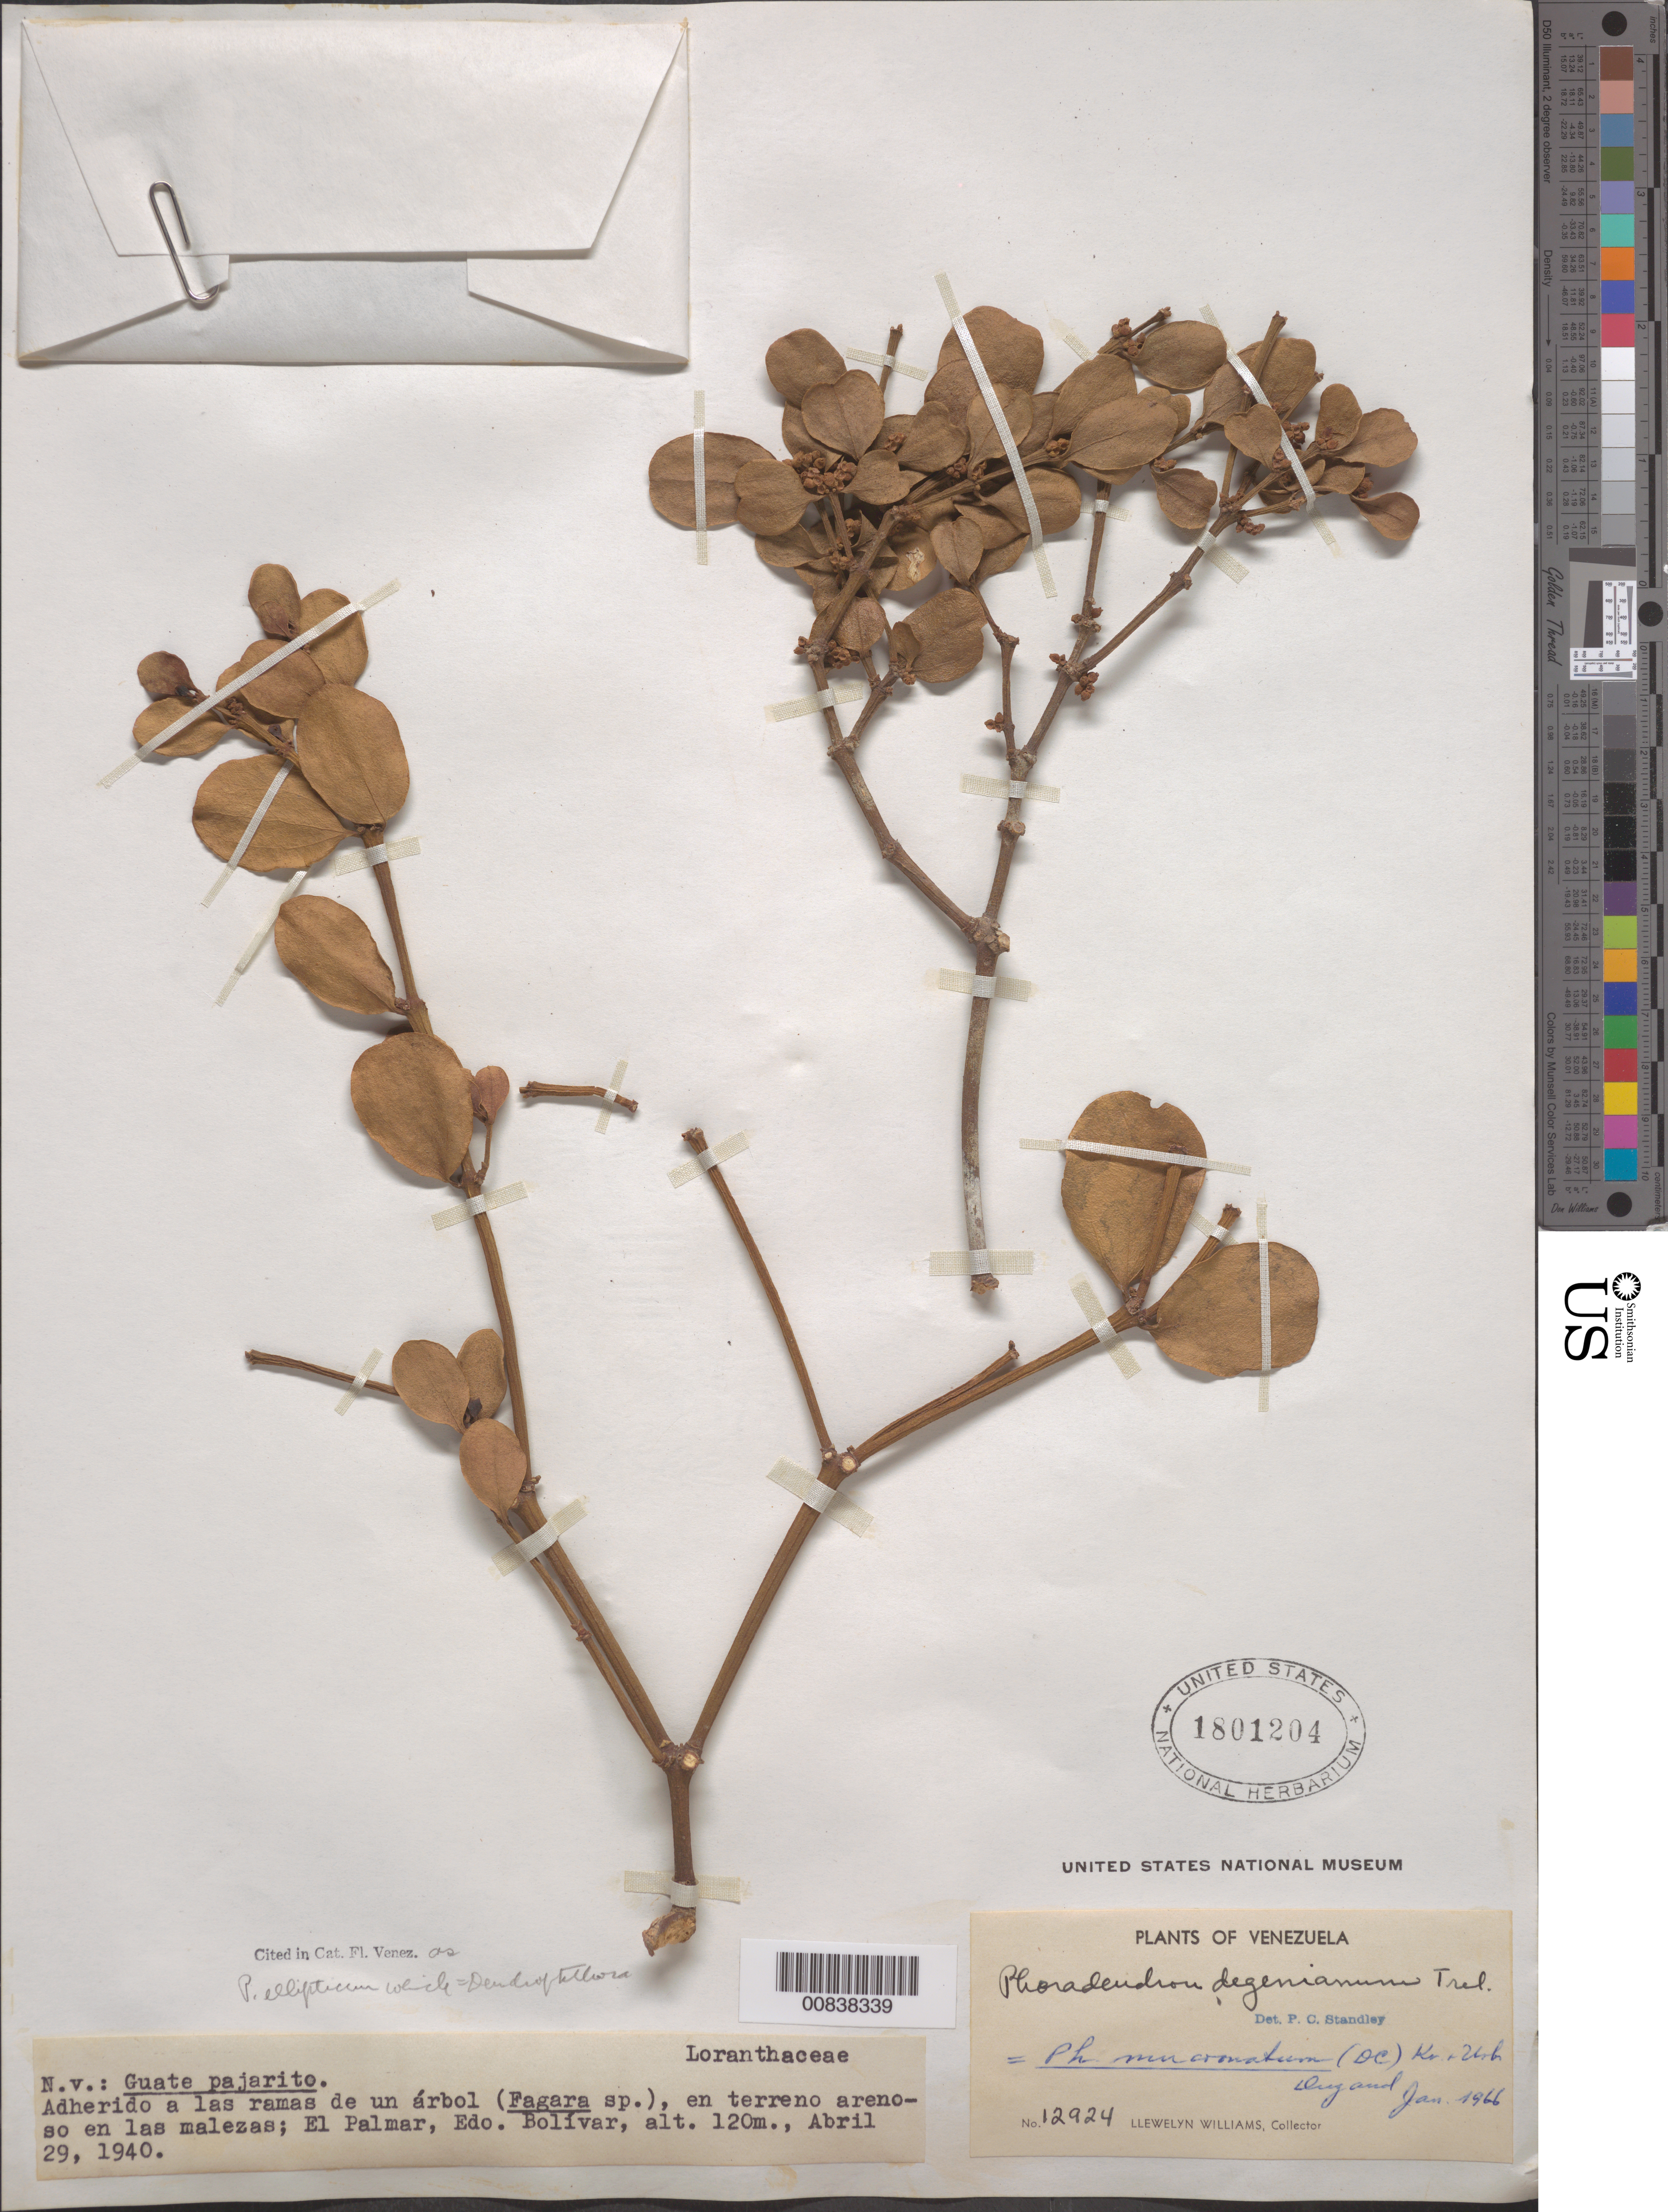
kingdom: Plantae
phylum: Tracheophyta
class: Magnoliopsida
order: Santalales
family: Viscaceae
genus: Phoradendron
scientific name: Phoradendron mucronatum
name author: (DC.) Krug & Urb.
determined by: Dugand, --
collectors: Ll. Williams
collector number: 12924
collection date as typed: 29-Apr-40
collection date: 1940-04-29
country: Venezuela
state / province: Bolívar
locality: El Palmar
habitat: Adherido a las ramas de un arbol (Fagara sp), en terreno arenoso en las malezas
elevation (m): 120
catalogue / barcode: US 1801204